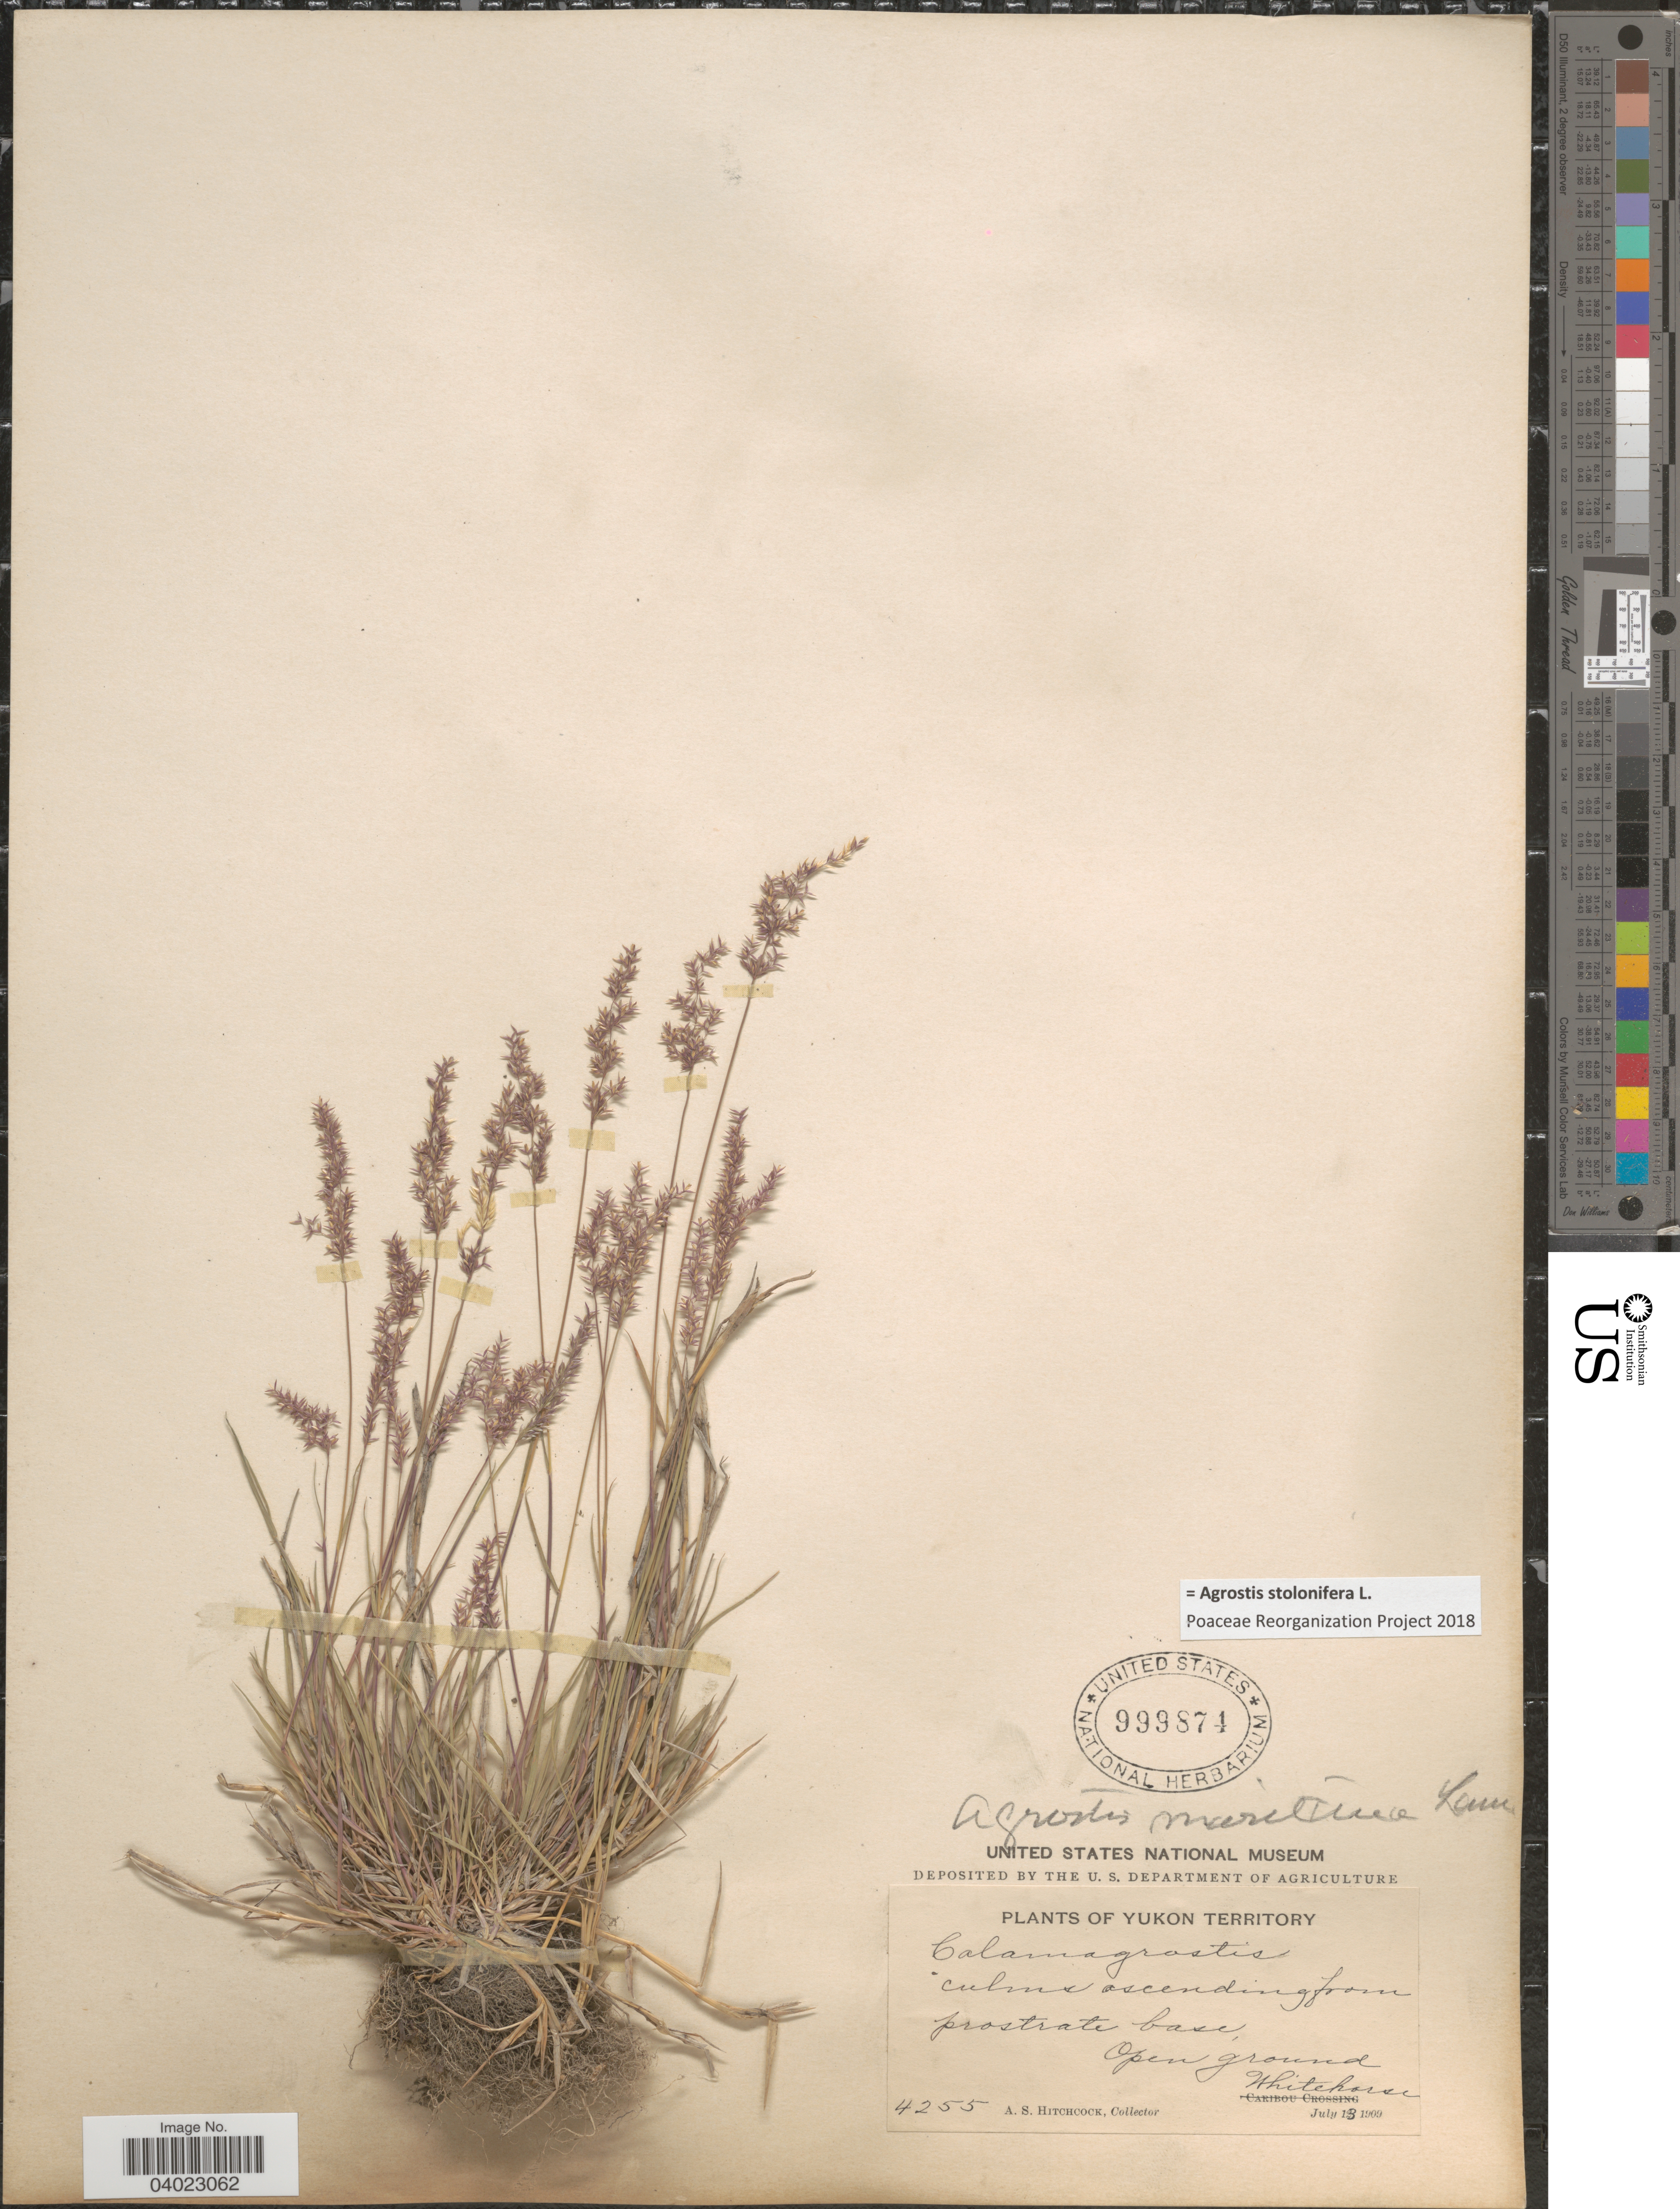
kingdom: Plantae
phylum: Tracheophyta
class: Liliopsida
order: Poales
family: Poaceae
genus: Agrostis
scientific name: Agrostis stolonifera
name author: L.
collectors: A. S. Hitchcock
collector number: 4255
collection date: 1909-07-13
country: Canada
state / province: Yukon Territory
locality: Culms ascending from prostrate base, Open ground. Whitehorse.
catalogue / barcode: US 999874